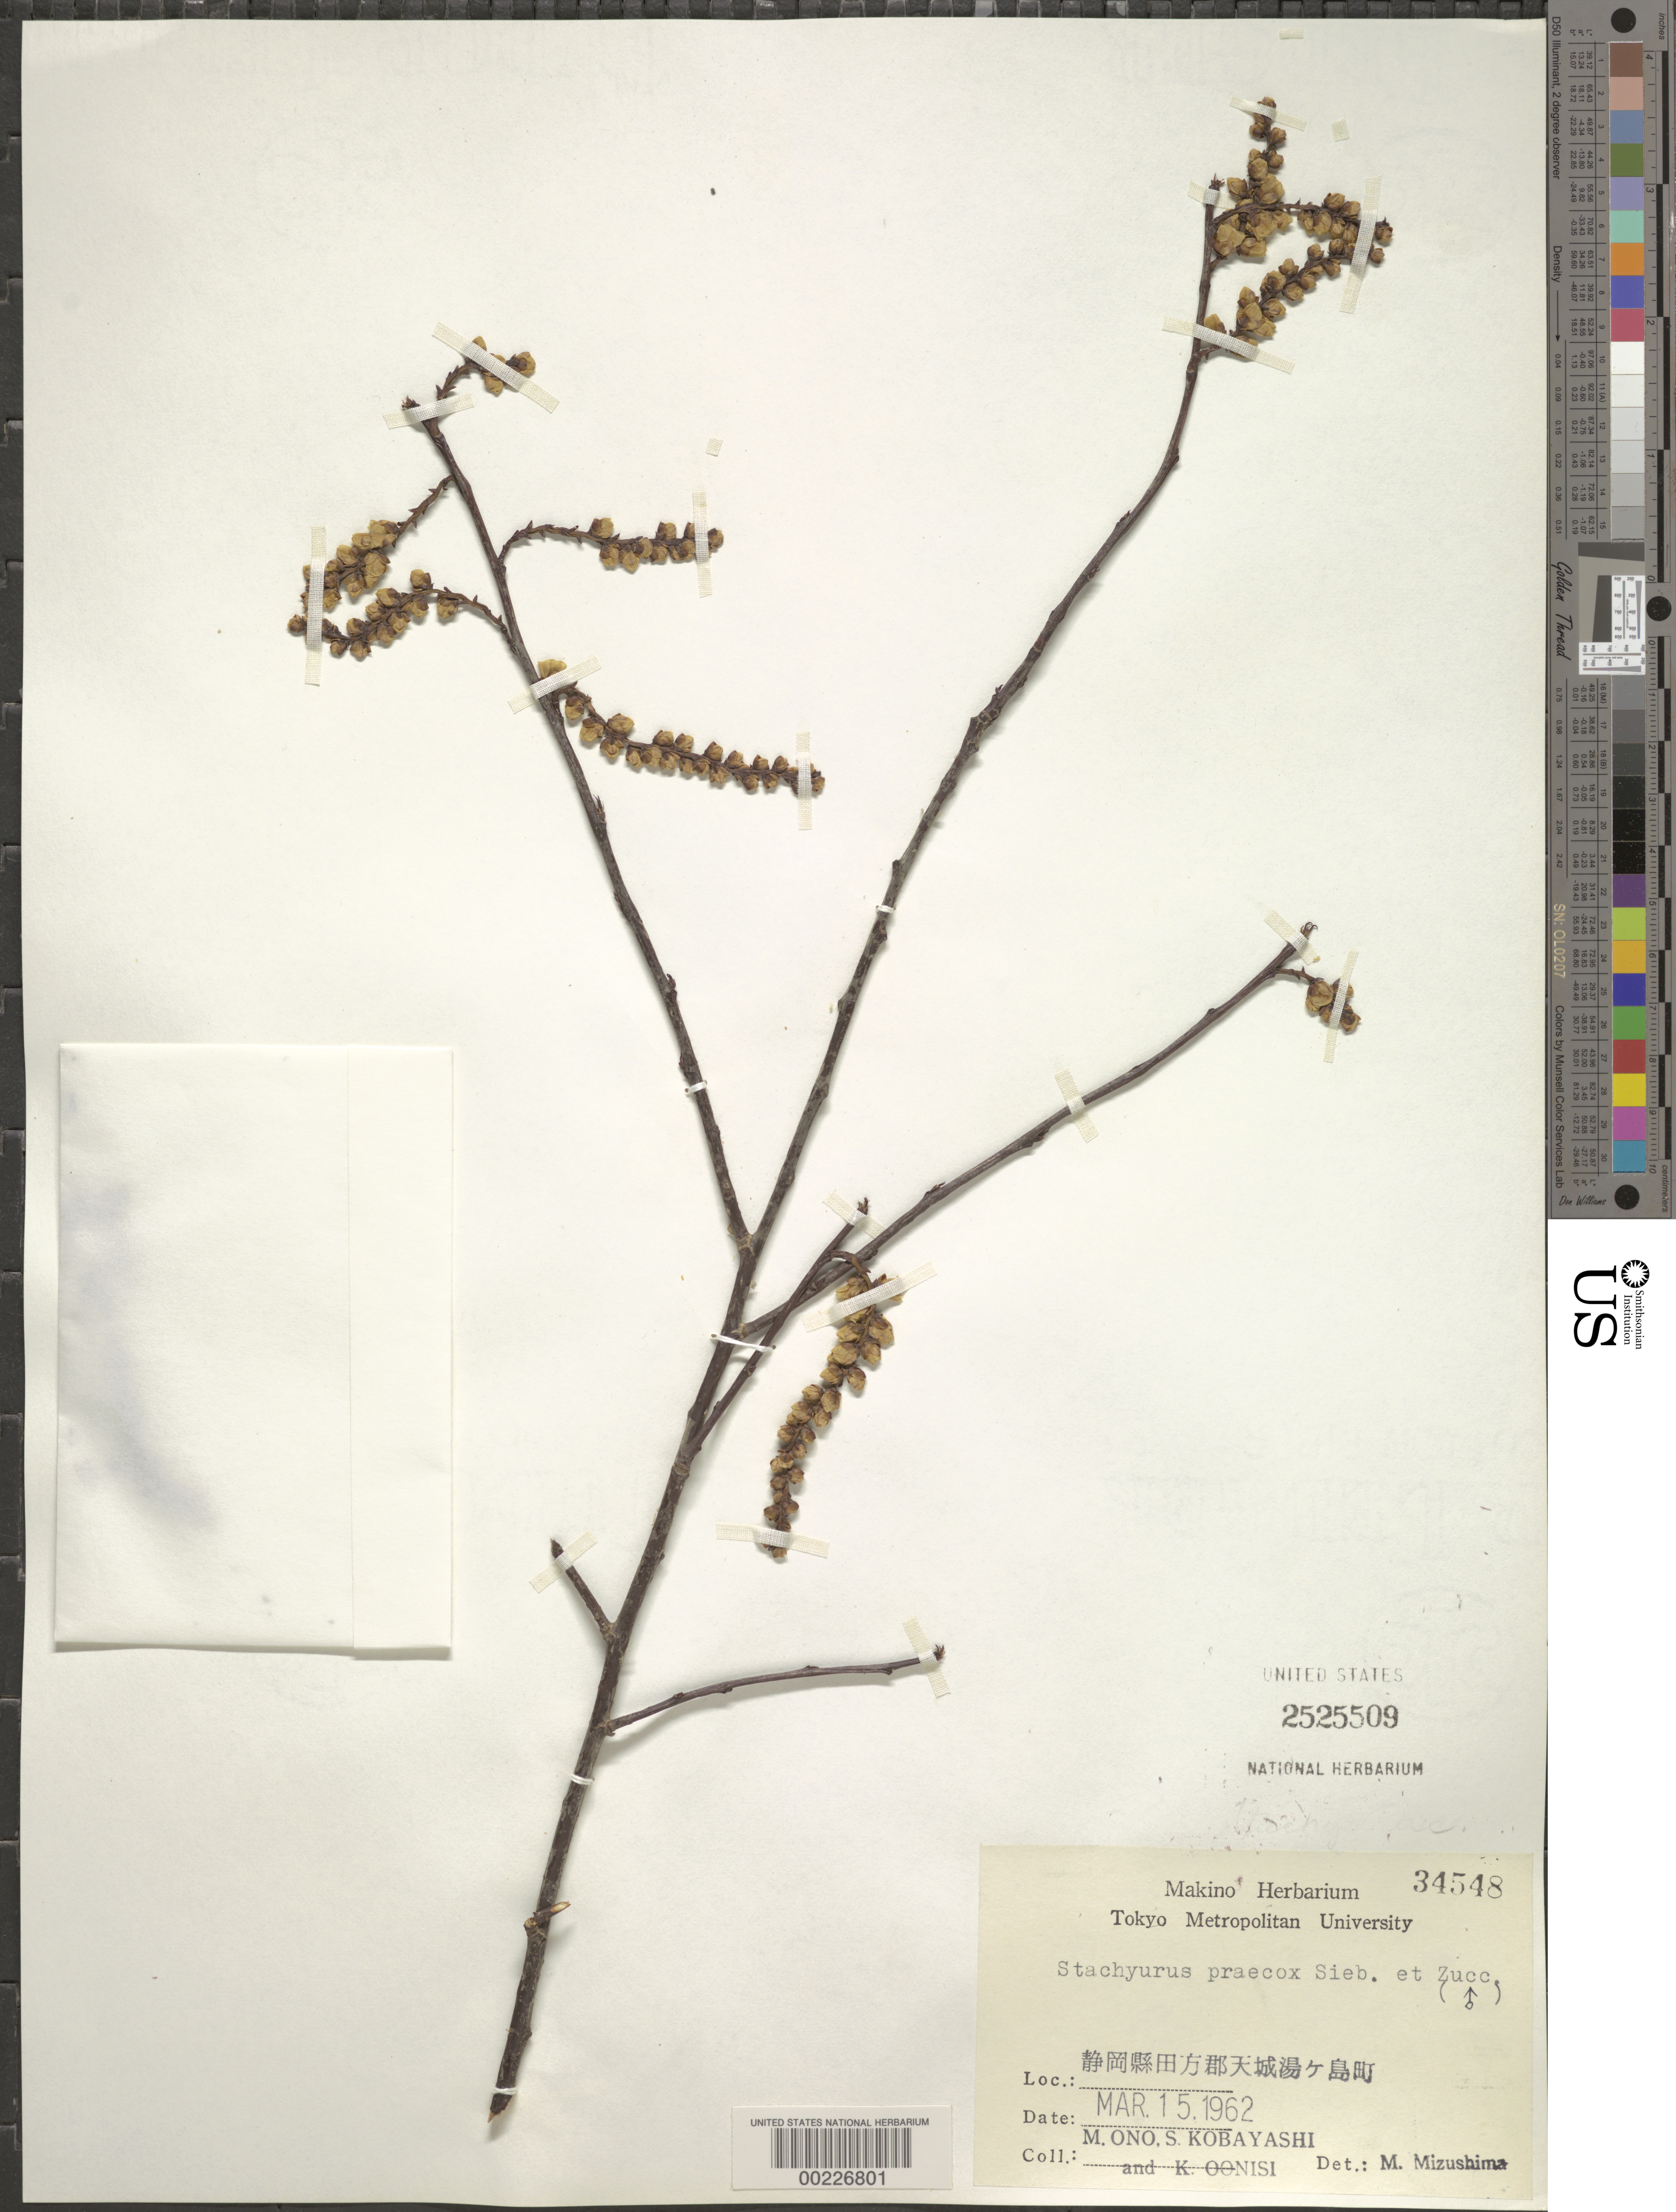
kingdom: Plantae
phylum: Tracheophyta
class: Magnoliopsida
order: Crossosomatales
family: Stachyuraceae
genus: Stachyurus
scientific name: Stachyurus praecox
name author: Siebold & Zucc.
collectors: M. Ono & S. Kobayashi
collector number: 34548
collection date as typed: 15 Mar 1962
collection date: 1962-03-15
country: Japan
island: Honshu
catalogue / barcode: US 2525509